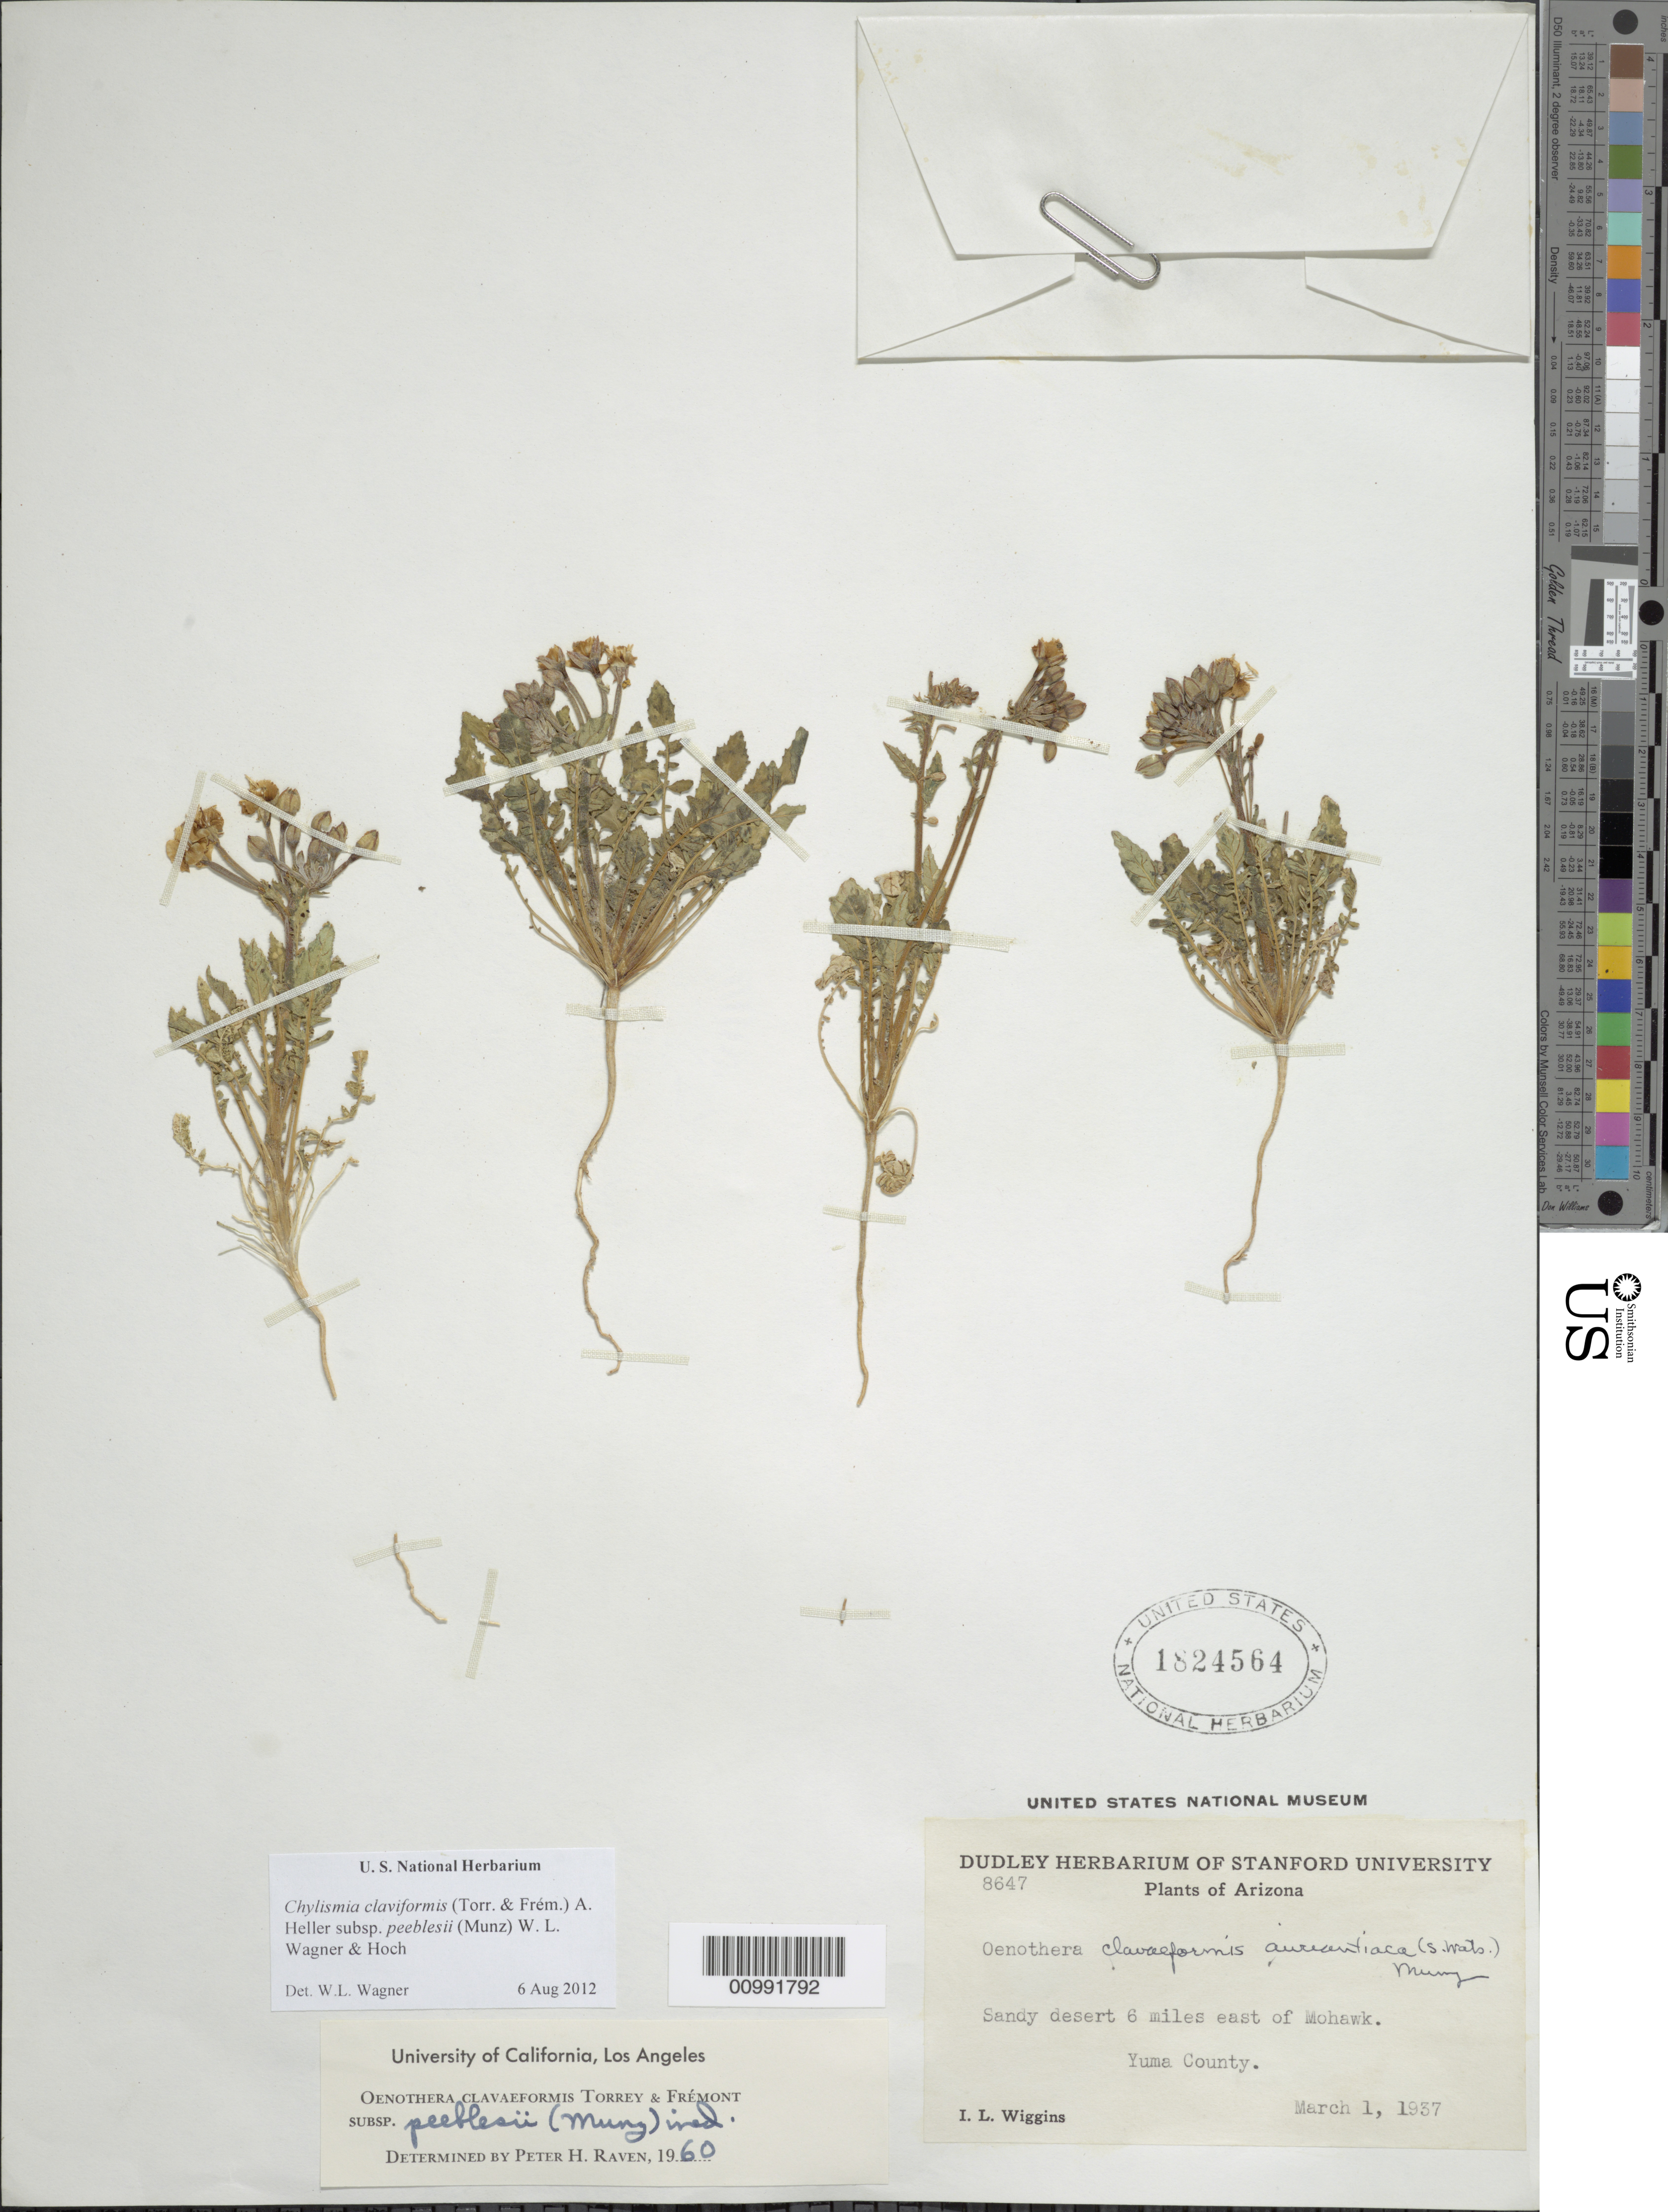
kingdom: Plantae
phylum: Tracheophyta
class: Magnoliopsida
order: Myrtales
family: Onagraceae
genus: Chylismia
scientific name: Chylismia claviformis subsp. peeblesii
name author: (Munz) W.L. Wagner & Hoch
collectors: I. L. Wiggins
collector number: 8647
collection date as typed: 01 Mar 1937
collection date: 1937-03-01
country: United States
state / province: Arizona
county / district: Yuma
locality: Sandy desert 6 miles east of Mohawk.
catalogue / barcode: US 1824564